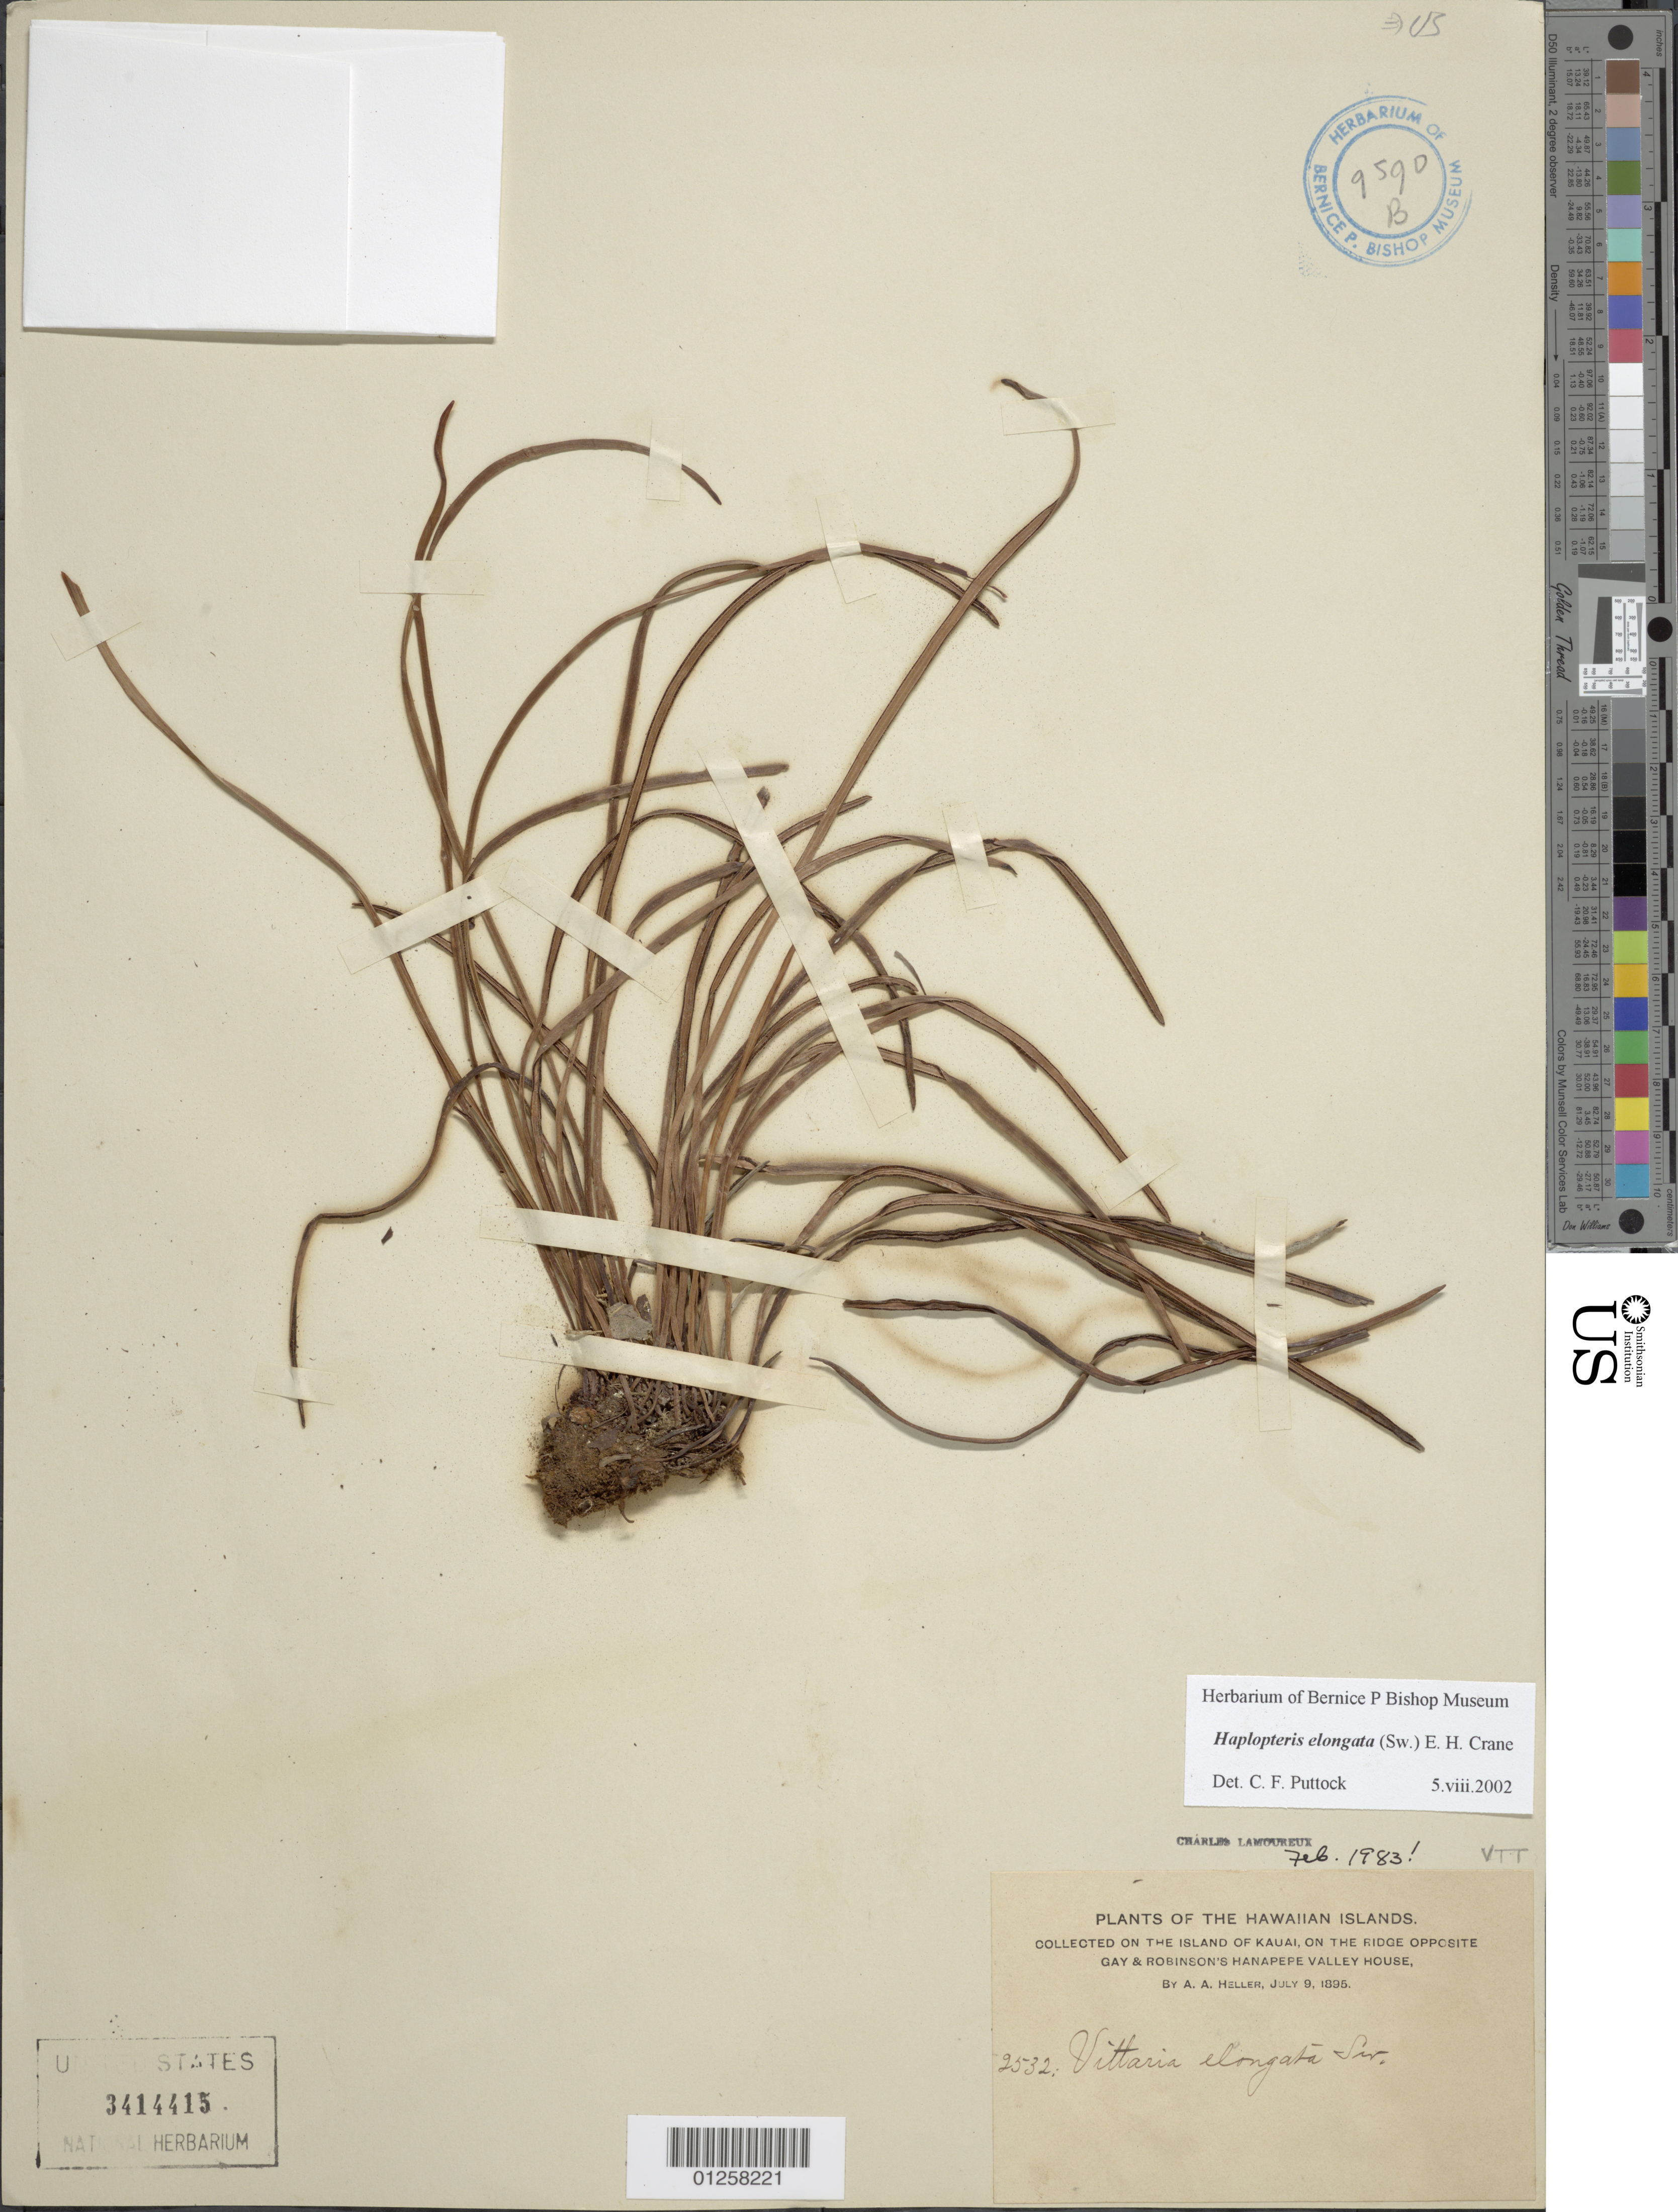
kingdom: Plantae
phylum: Tracheophyta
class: Polypodiopsida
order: Polypodiales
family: Pteridaceae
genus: Haplopteris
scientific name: Haplopteris elongata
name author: (Sw.) Crane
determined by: Puttock, C. F.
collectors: A. A. Heller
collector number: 2532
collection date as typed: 09 Jul 1895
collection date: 1895-07-09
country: United States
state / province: Hawaii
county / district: Kauai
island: Kaua'i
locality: Ridge opposite Gay & Robinson's Hanapepe Valley house.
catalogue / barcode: US 3414415